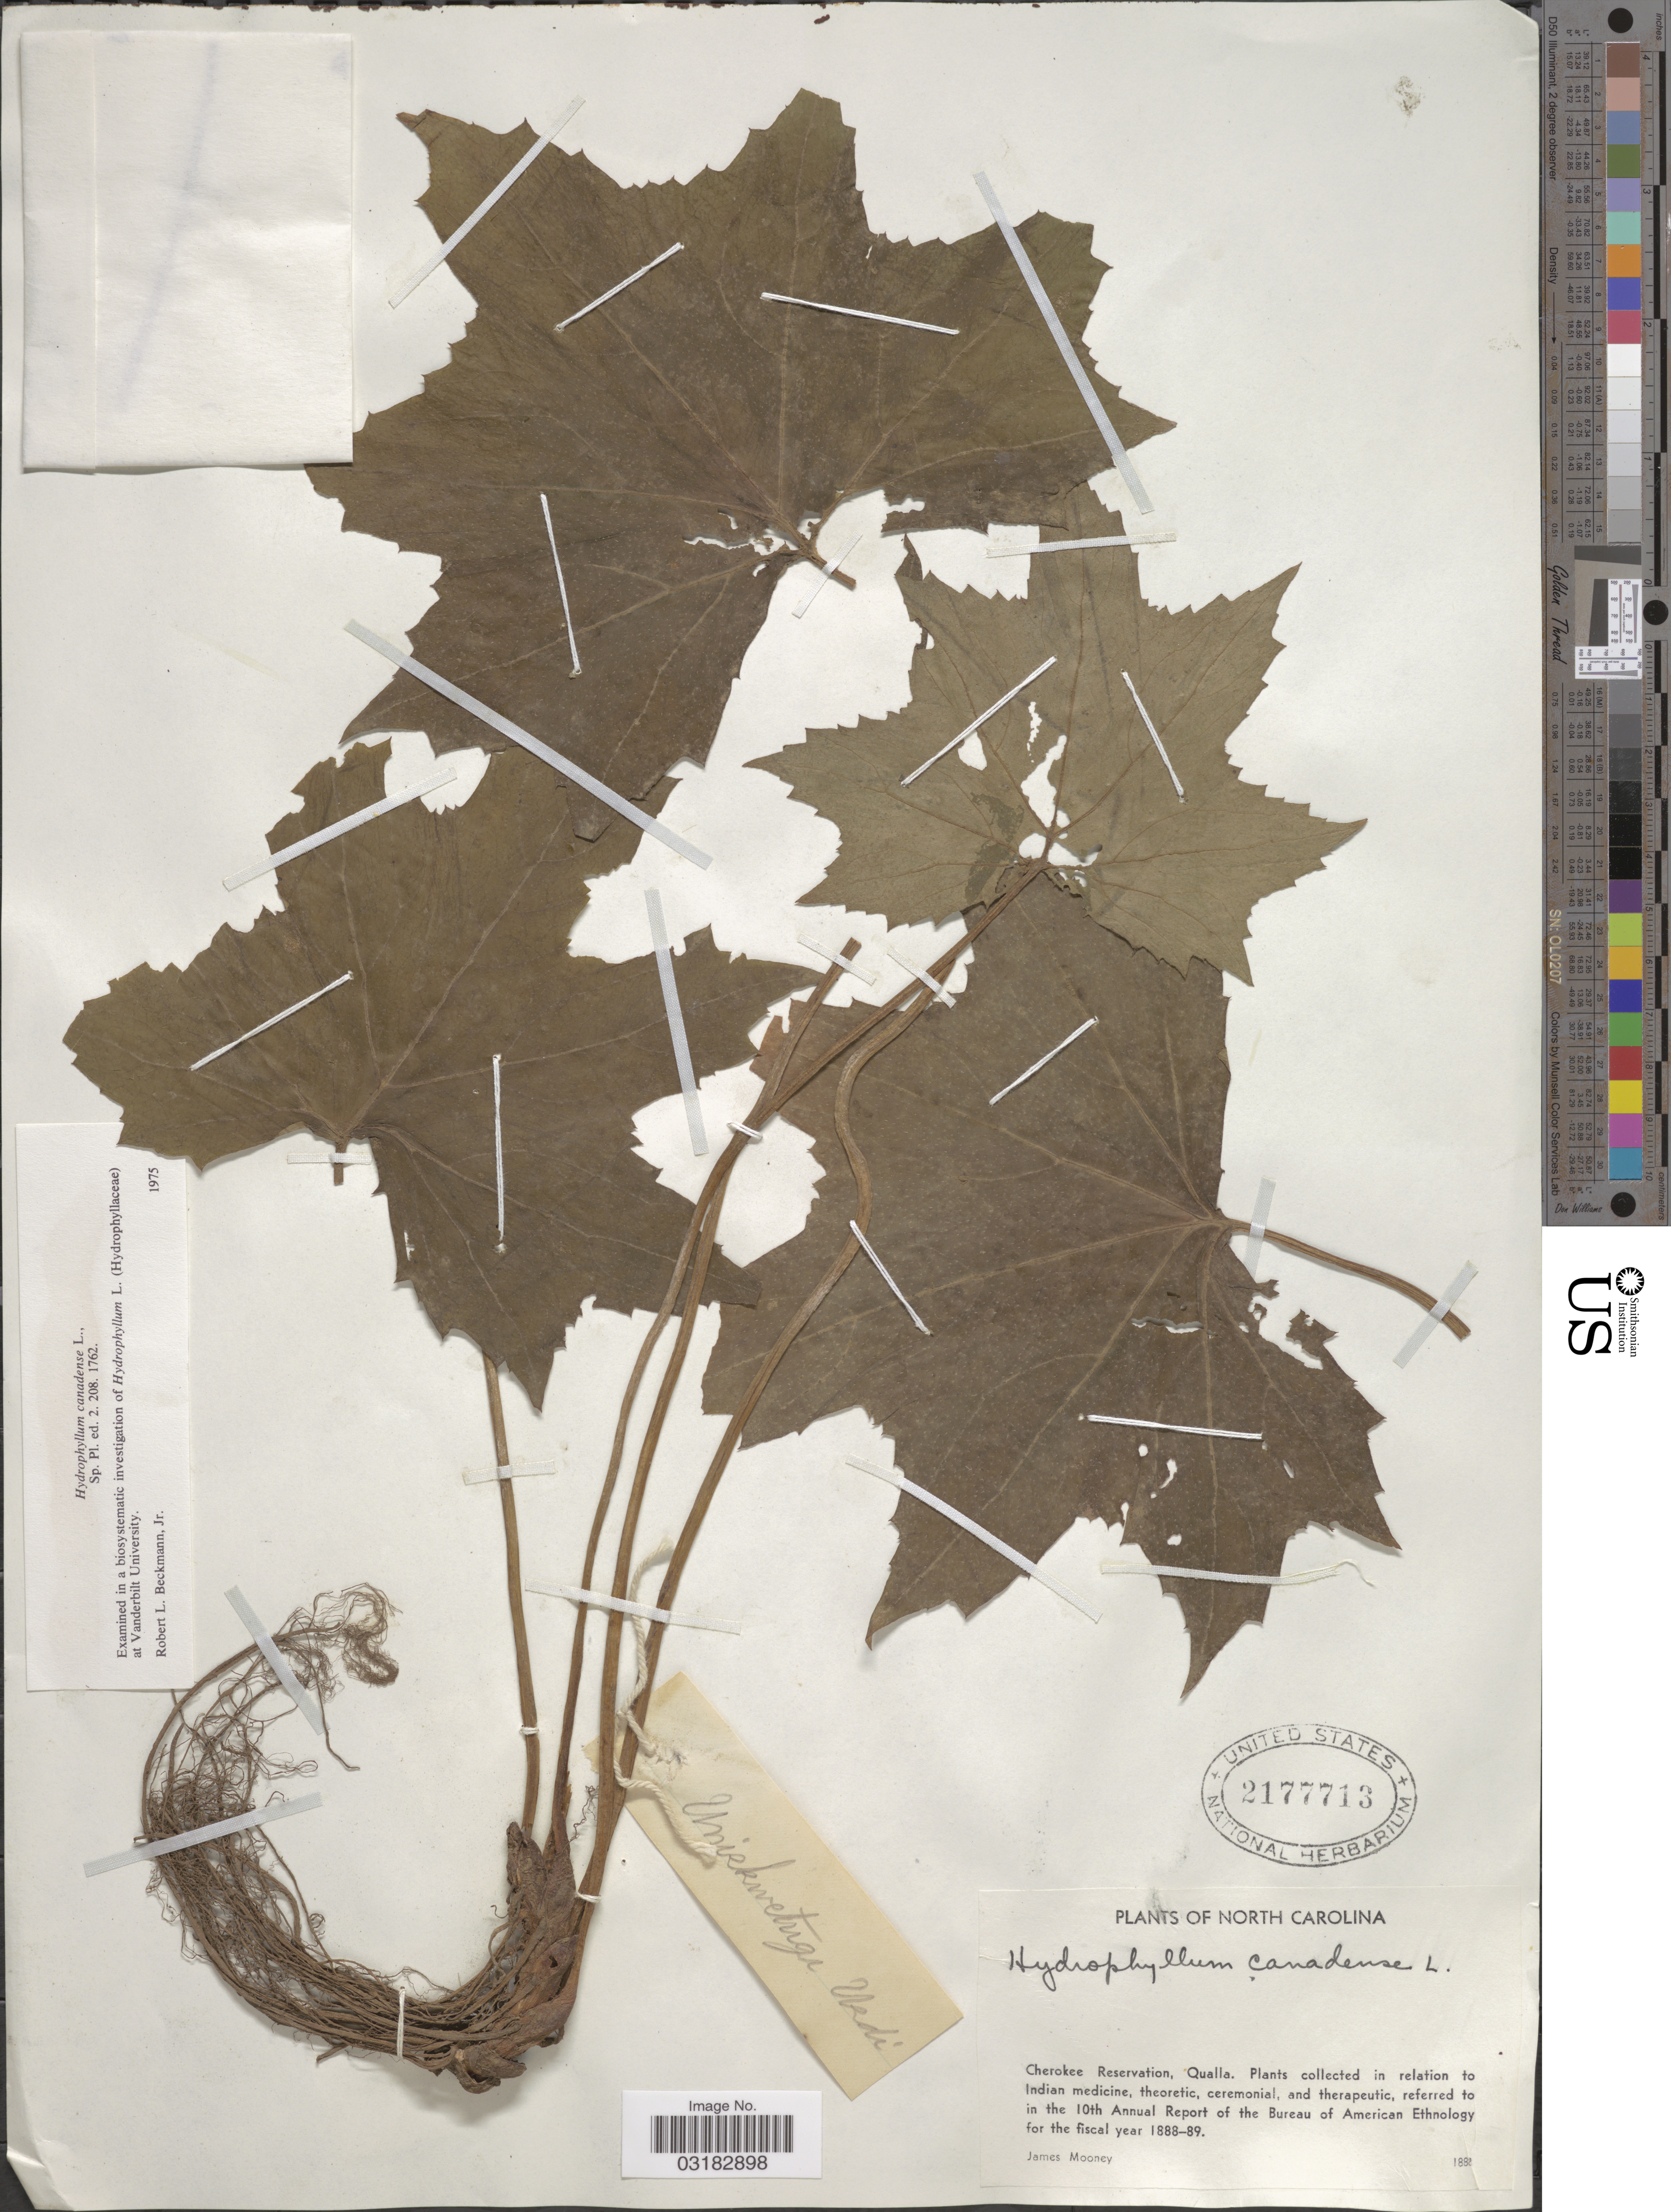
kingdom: Plantae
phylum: Tracheophyta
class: Magnoliopsida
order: Boraginales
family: Hydrophyllaceae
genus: Hydrophyllum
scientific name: Hydrophyllum canadense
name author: L.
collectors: J. Mooney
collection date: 1882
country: United States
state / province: North Carolina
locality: Cherokee Reservation, Qualla.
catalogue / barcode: US 2177713